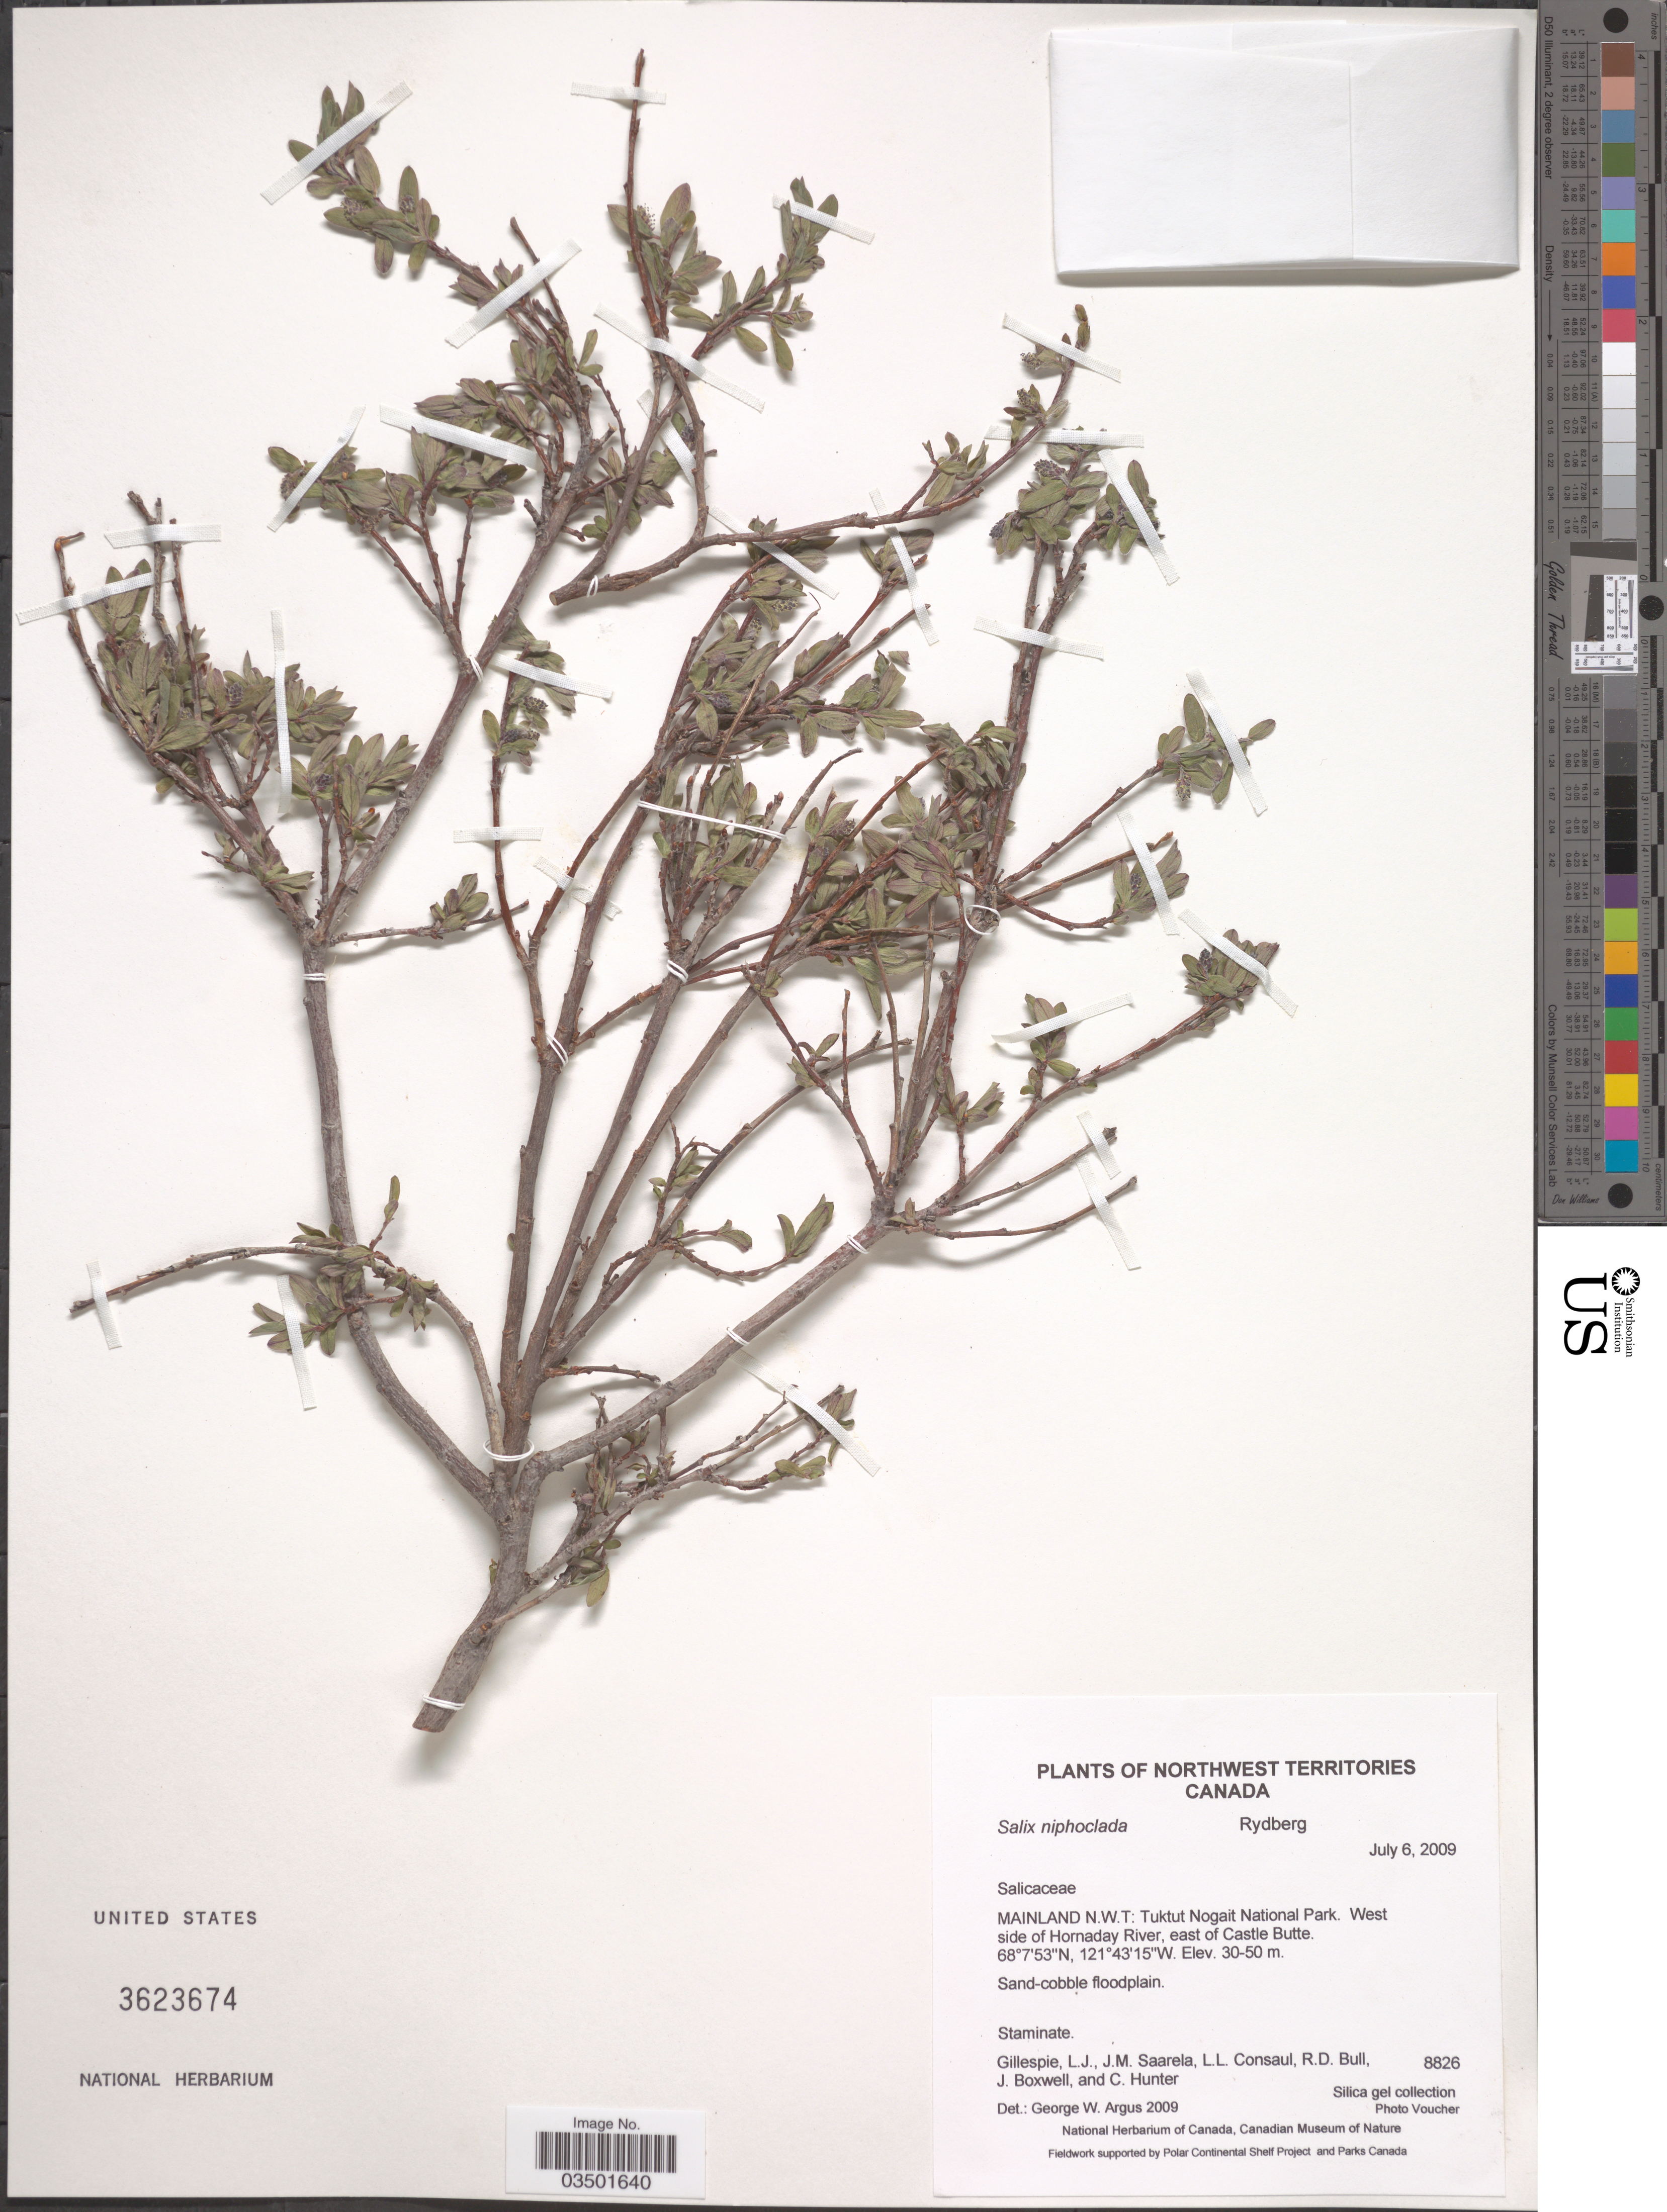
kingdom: Plantae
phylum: Tracheophyta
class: Magnoliopsida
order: Malpighiales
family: Salicaceae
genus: Salix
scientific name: Salix niphoclada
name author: Rydb.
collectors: L. Gillespie, J. Saarela, L. Consaul, R. Bull & et al.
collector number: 8826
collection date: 2009-07-06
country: Canada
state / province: Northwest Territories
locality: Mainland N.W.T.: Tuktut Nogait National Park. West side of Hornaday River, east of Castle Butte.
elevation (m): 30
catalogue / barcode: US 3623674